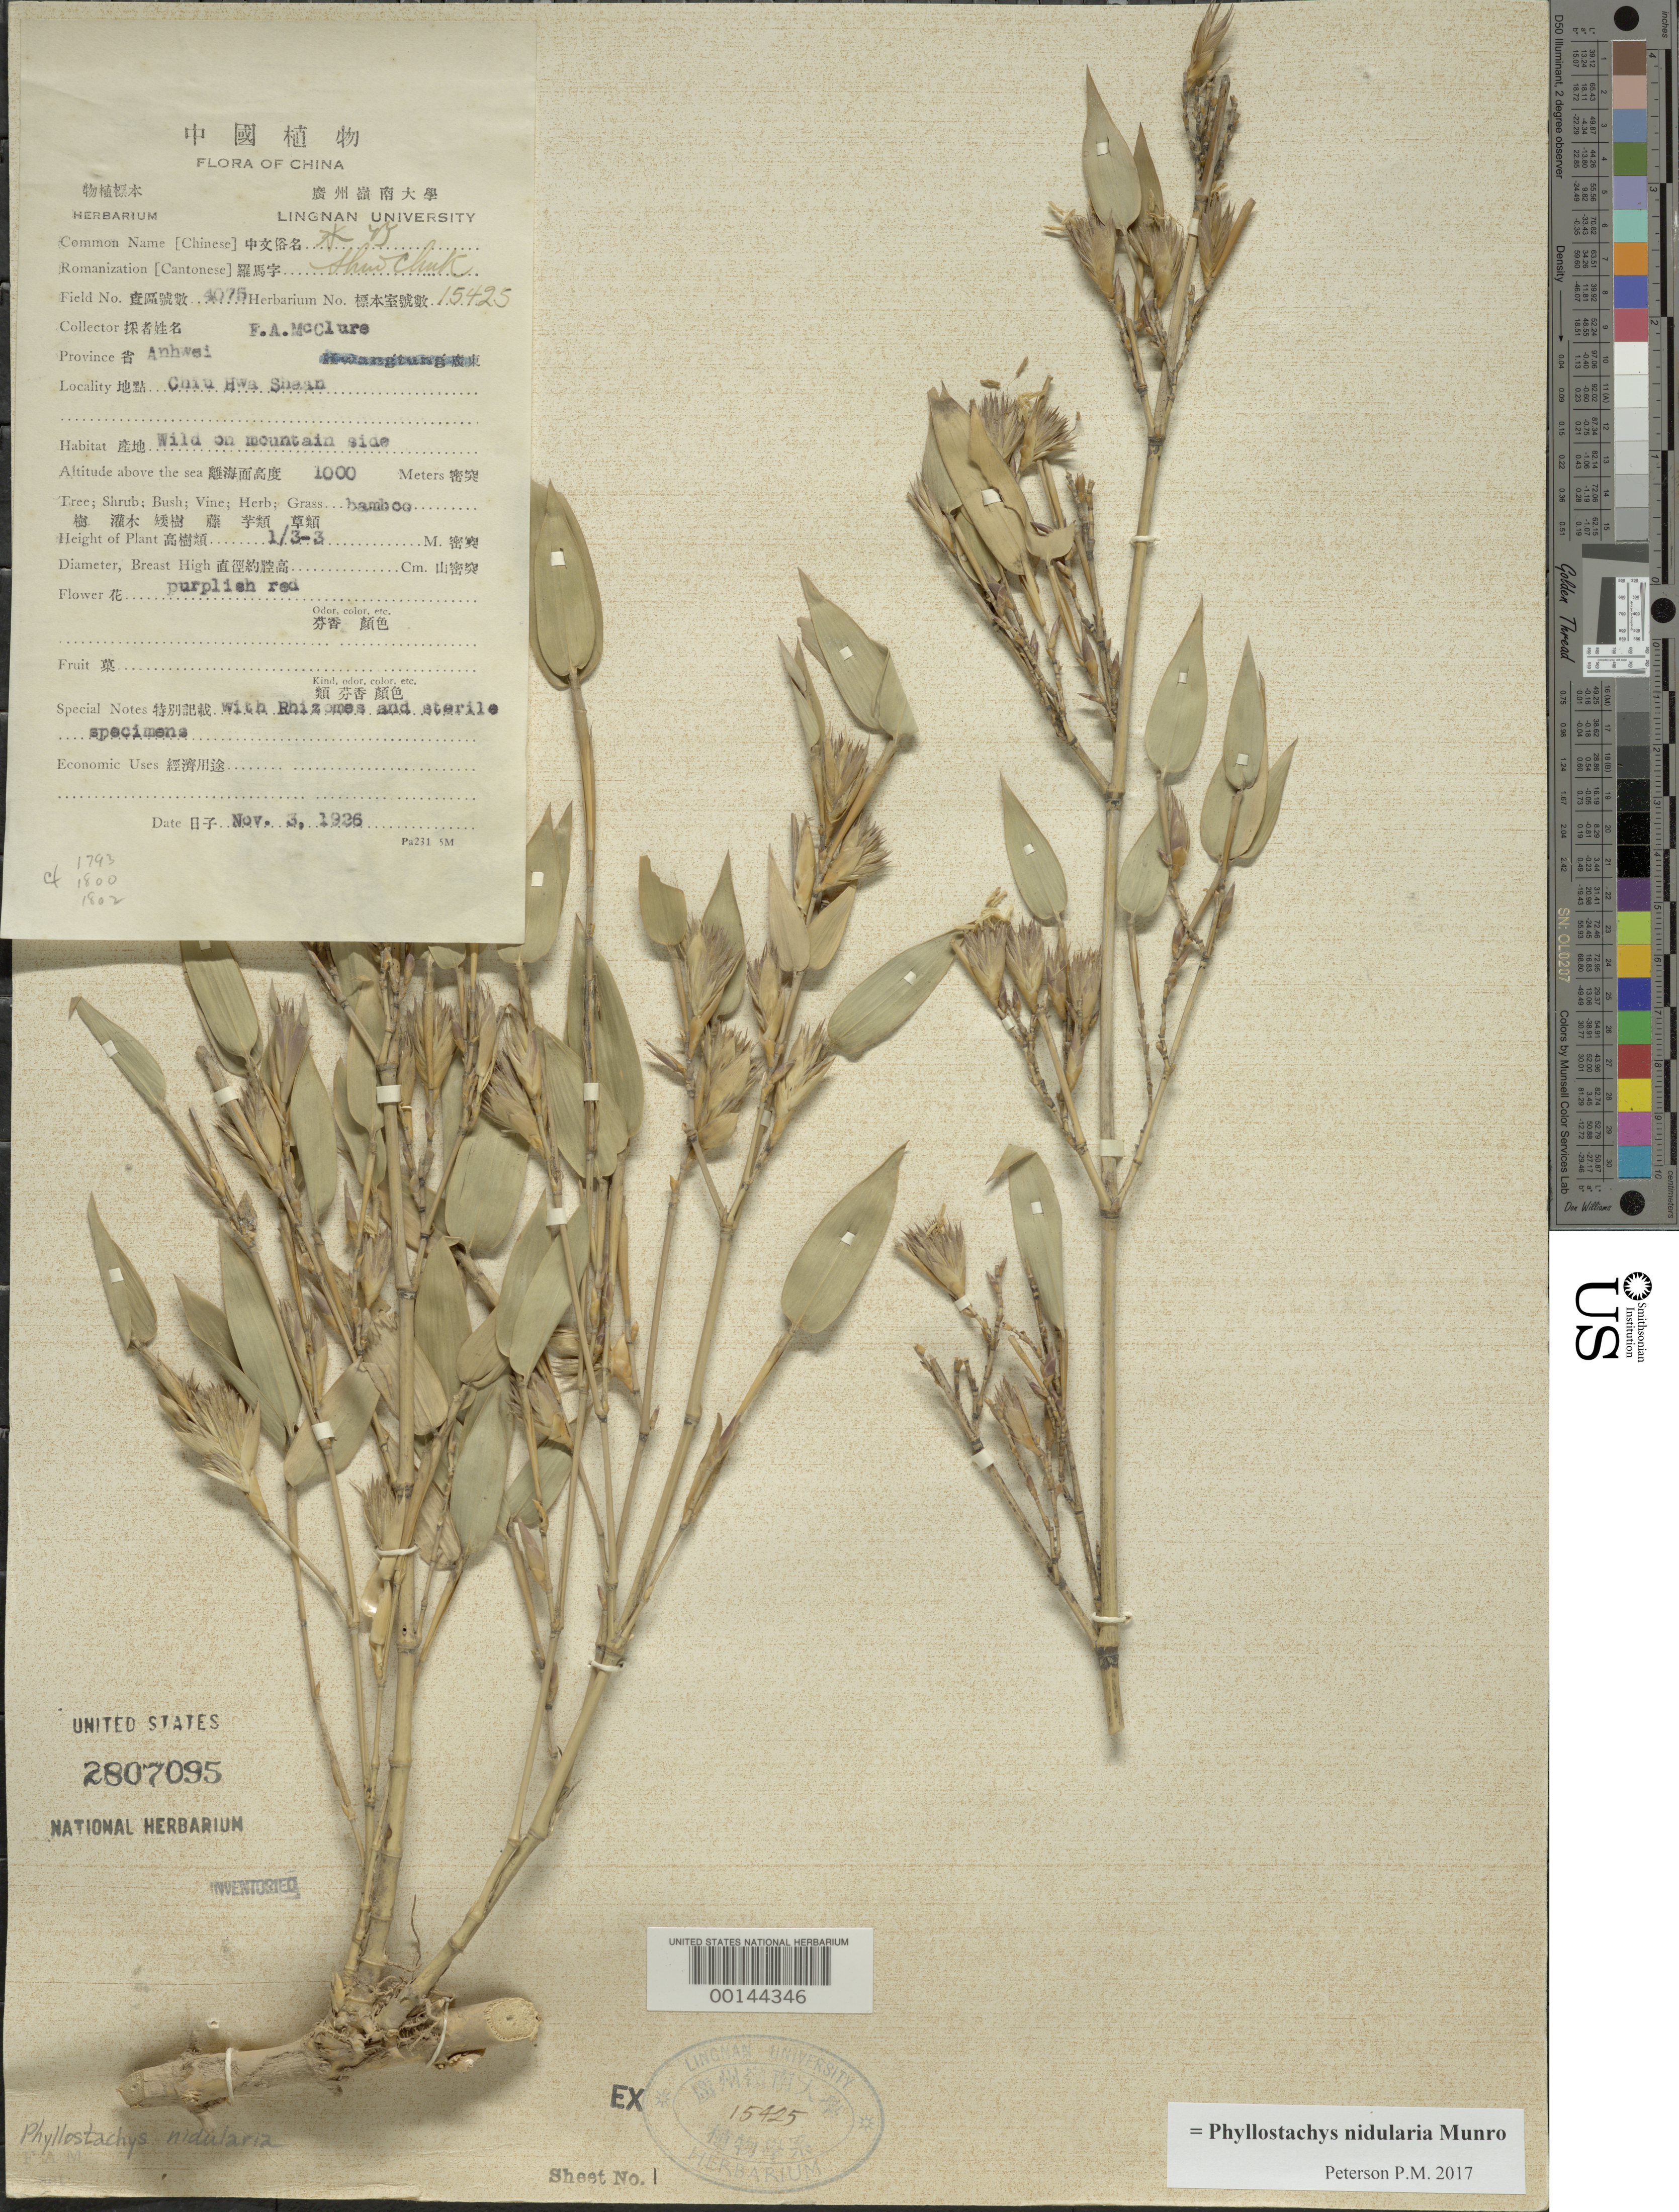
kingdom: Plantae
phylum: Tracheophyta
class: Liliopsida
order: Poales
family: Poaceae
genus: Phyllostachys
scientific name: Phyllostachys nidularia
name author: Munro ex Fenzi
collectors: F. A. McClure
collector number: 4075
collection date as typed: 03 Nov 1936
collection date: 1936-11-03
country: China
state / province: Anhui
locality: Chiu Twa Shaan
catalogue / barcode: US 2807095